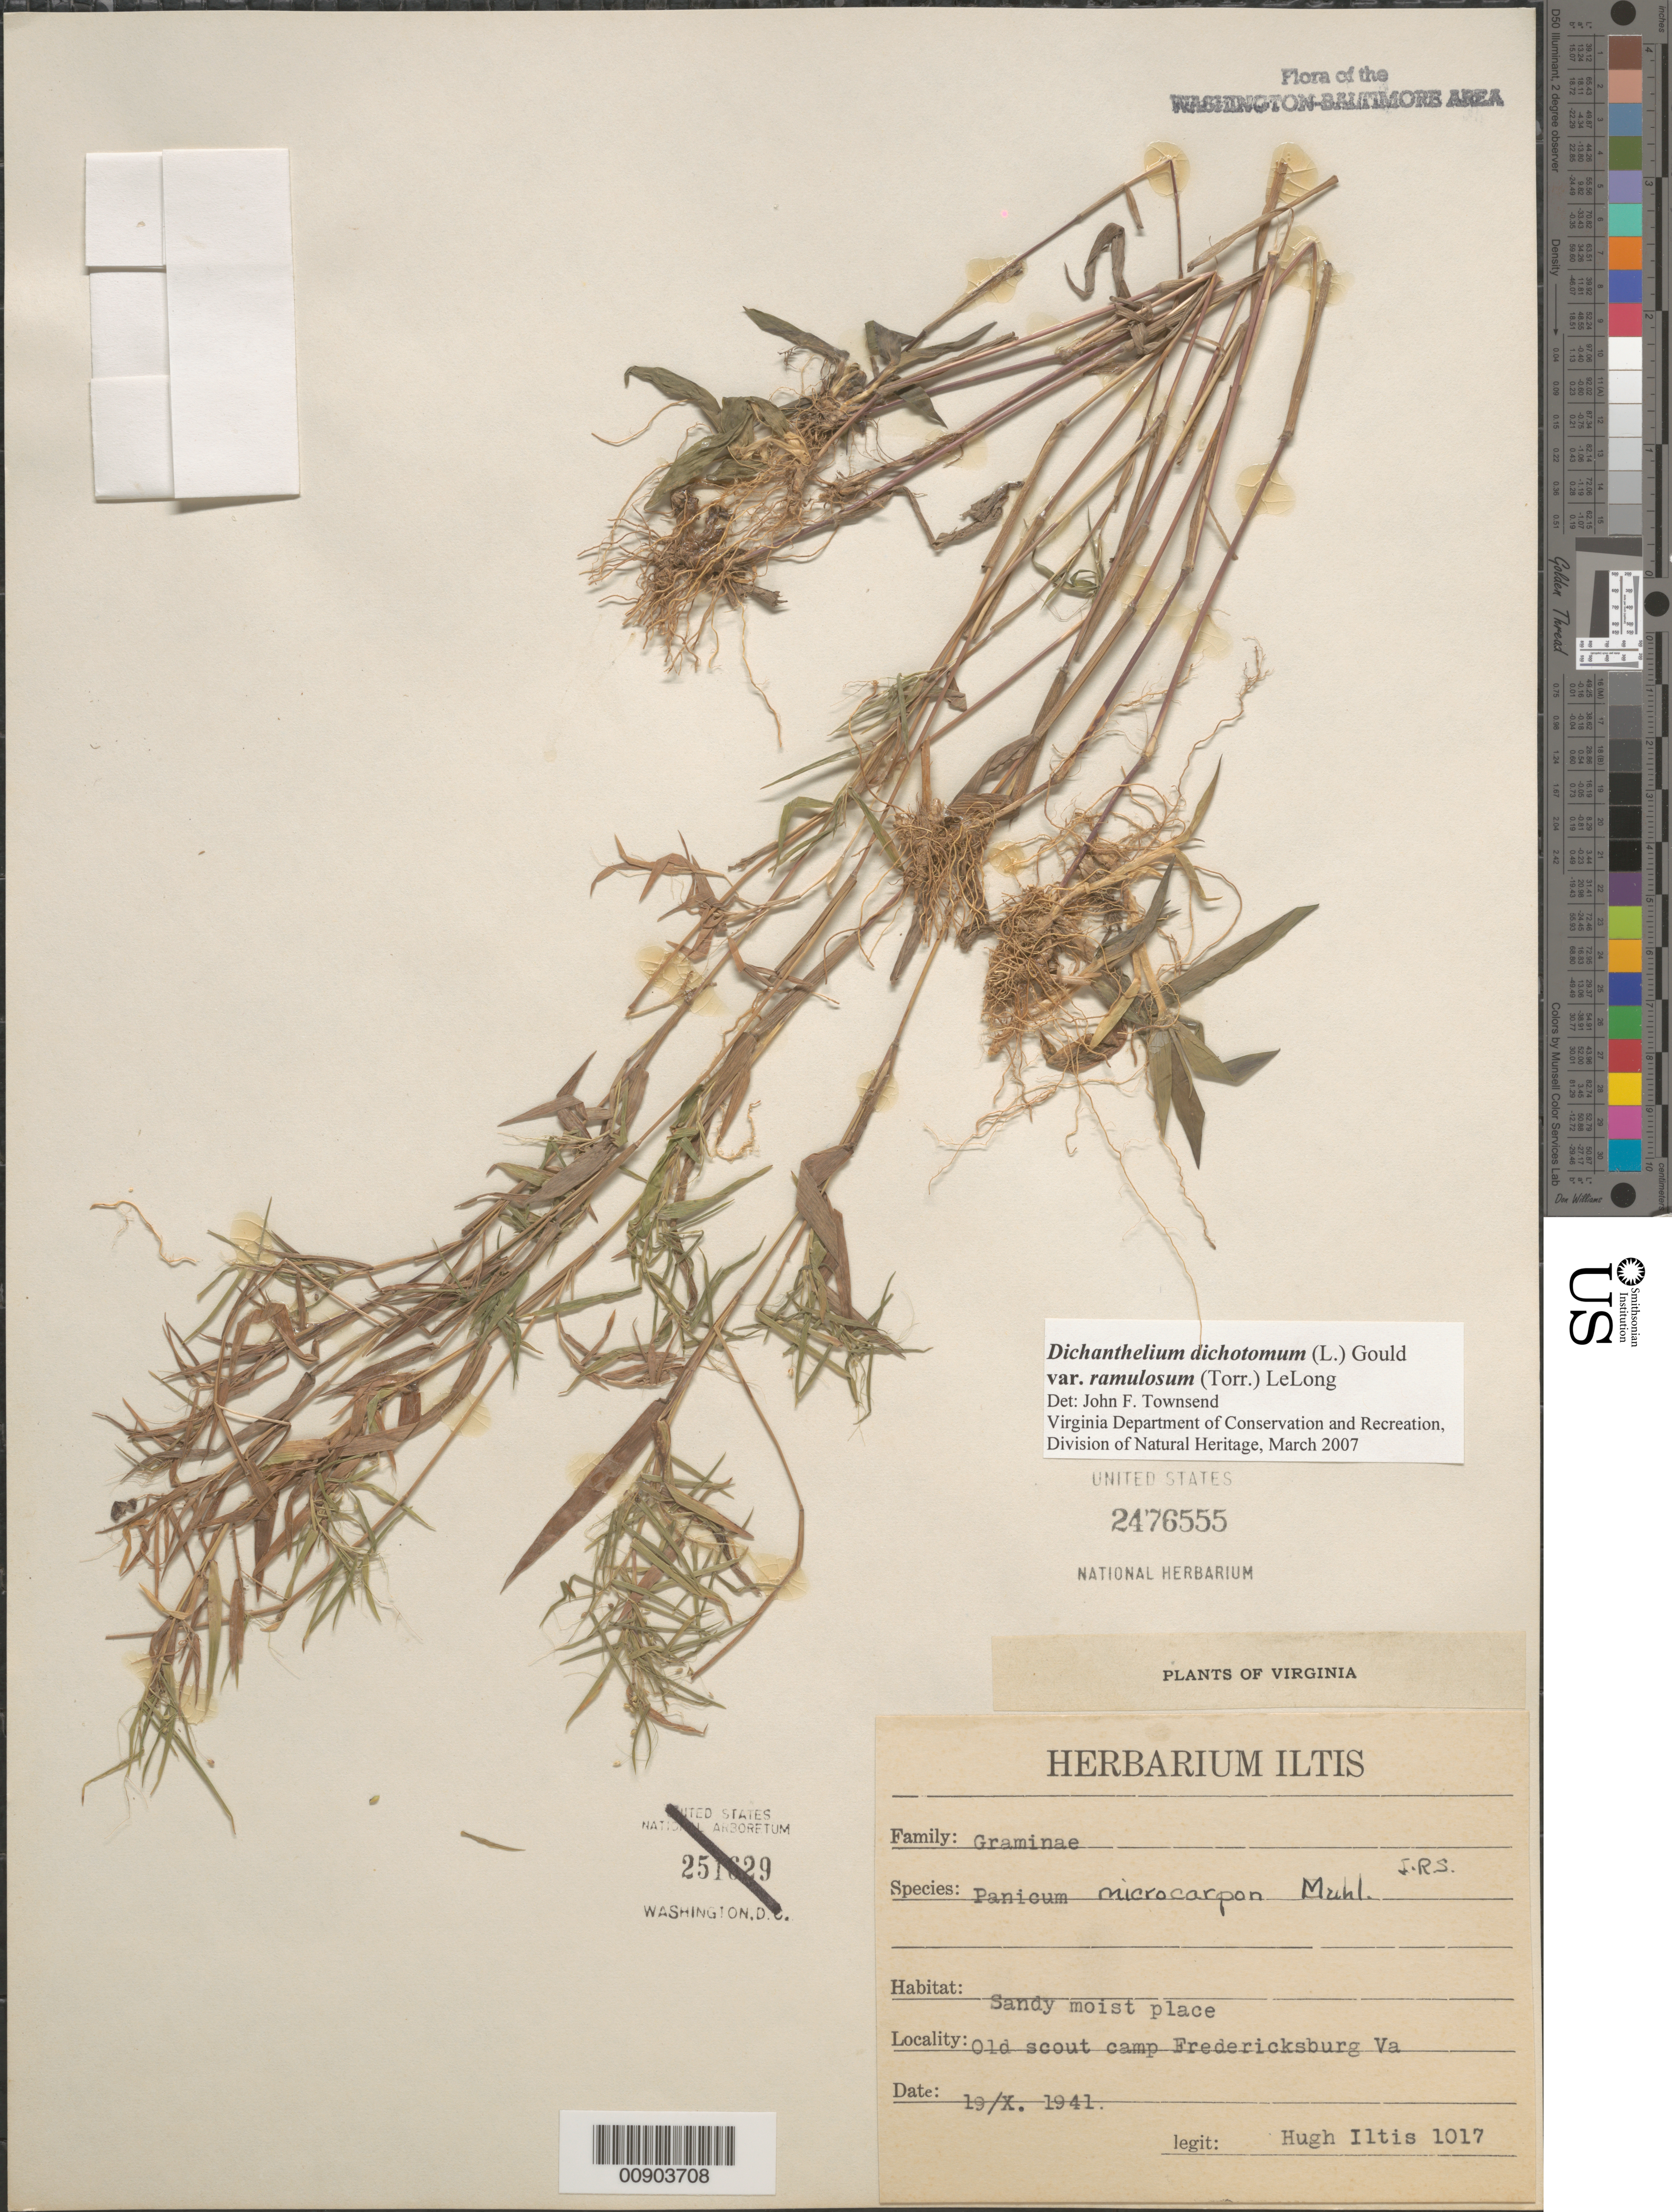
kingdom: Plantae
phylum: Tracheophyta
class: Liliopsida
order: Poales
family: Poaceae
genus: Dichanthelium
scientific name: Dichanthelium dichotomum var. ramulosum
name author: (Torr.) Lelong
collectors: H. H. Iltis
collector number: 1017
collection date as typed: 19/X 1941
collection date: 1941-10-19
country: United States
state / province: Virginia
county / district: City of Fredericksburg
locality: Old scout camp. Fredericksburg.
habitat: Sandy moist place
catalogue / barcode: US 2476555